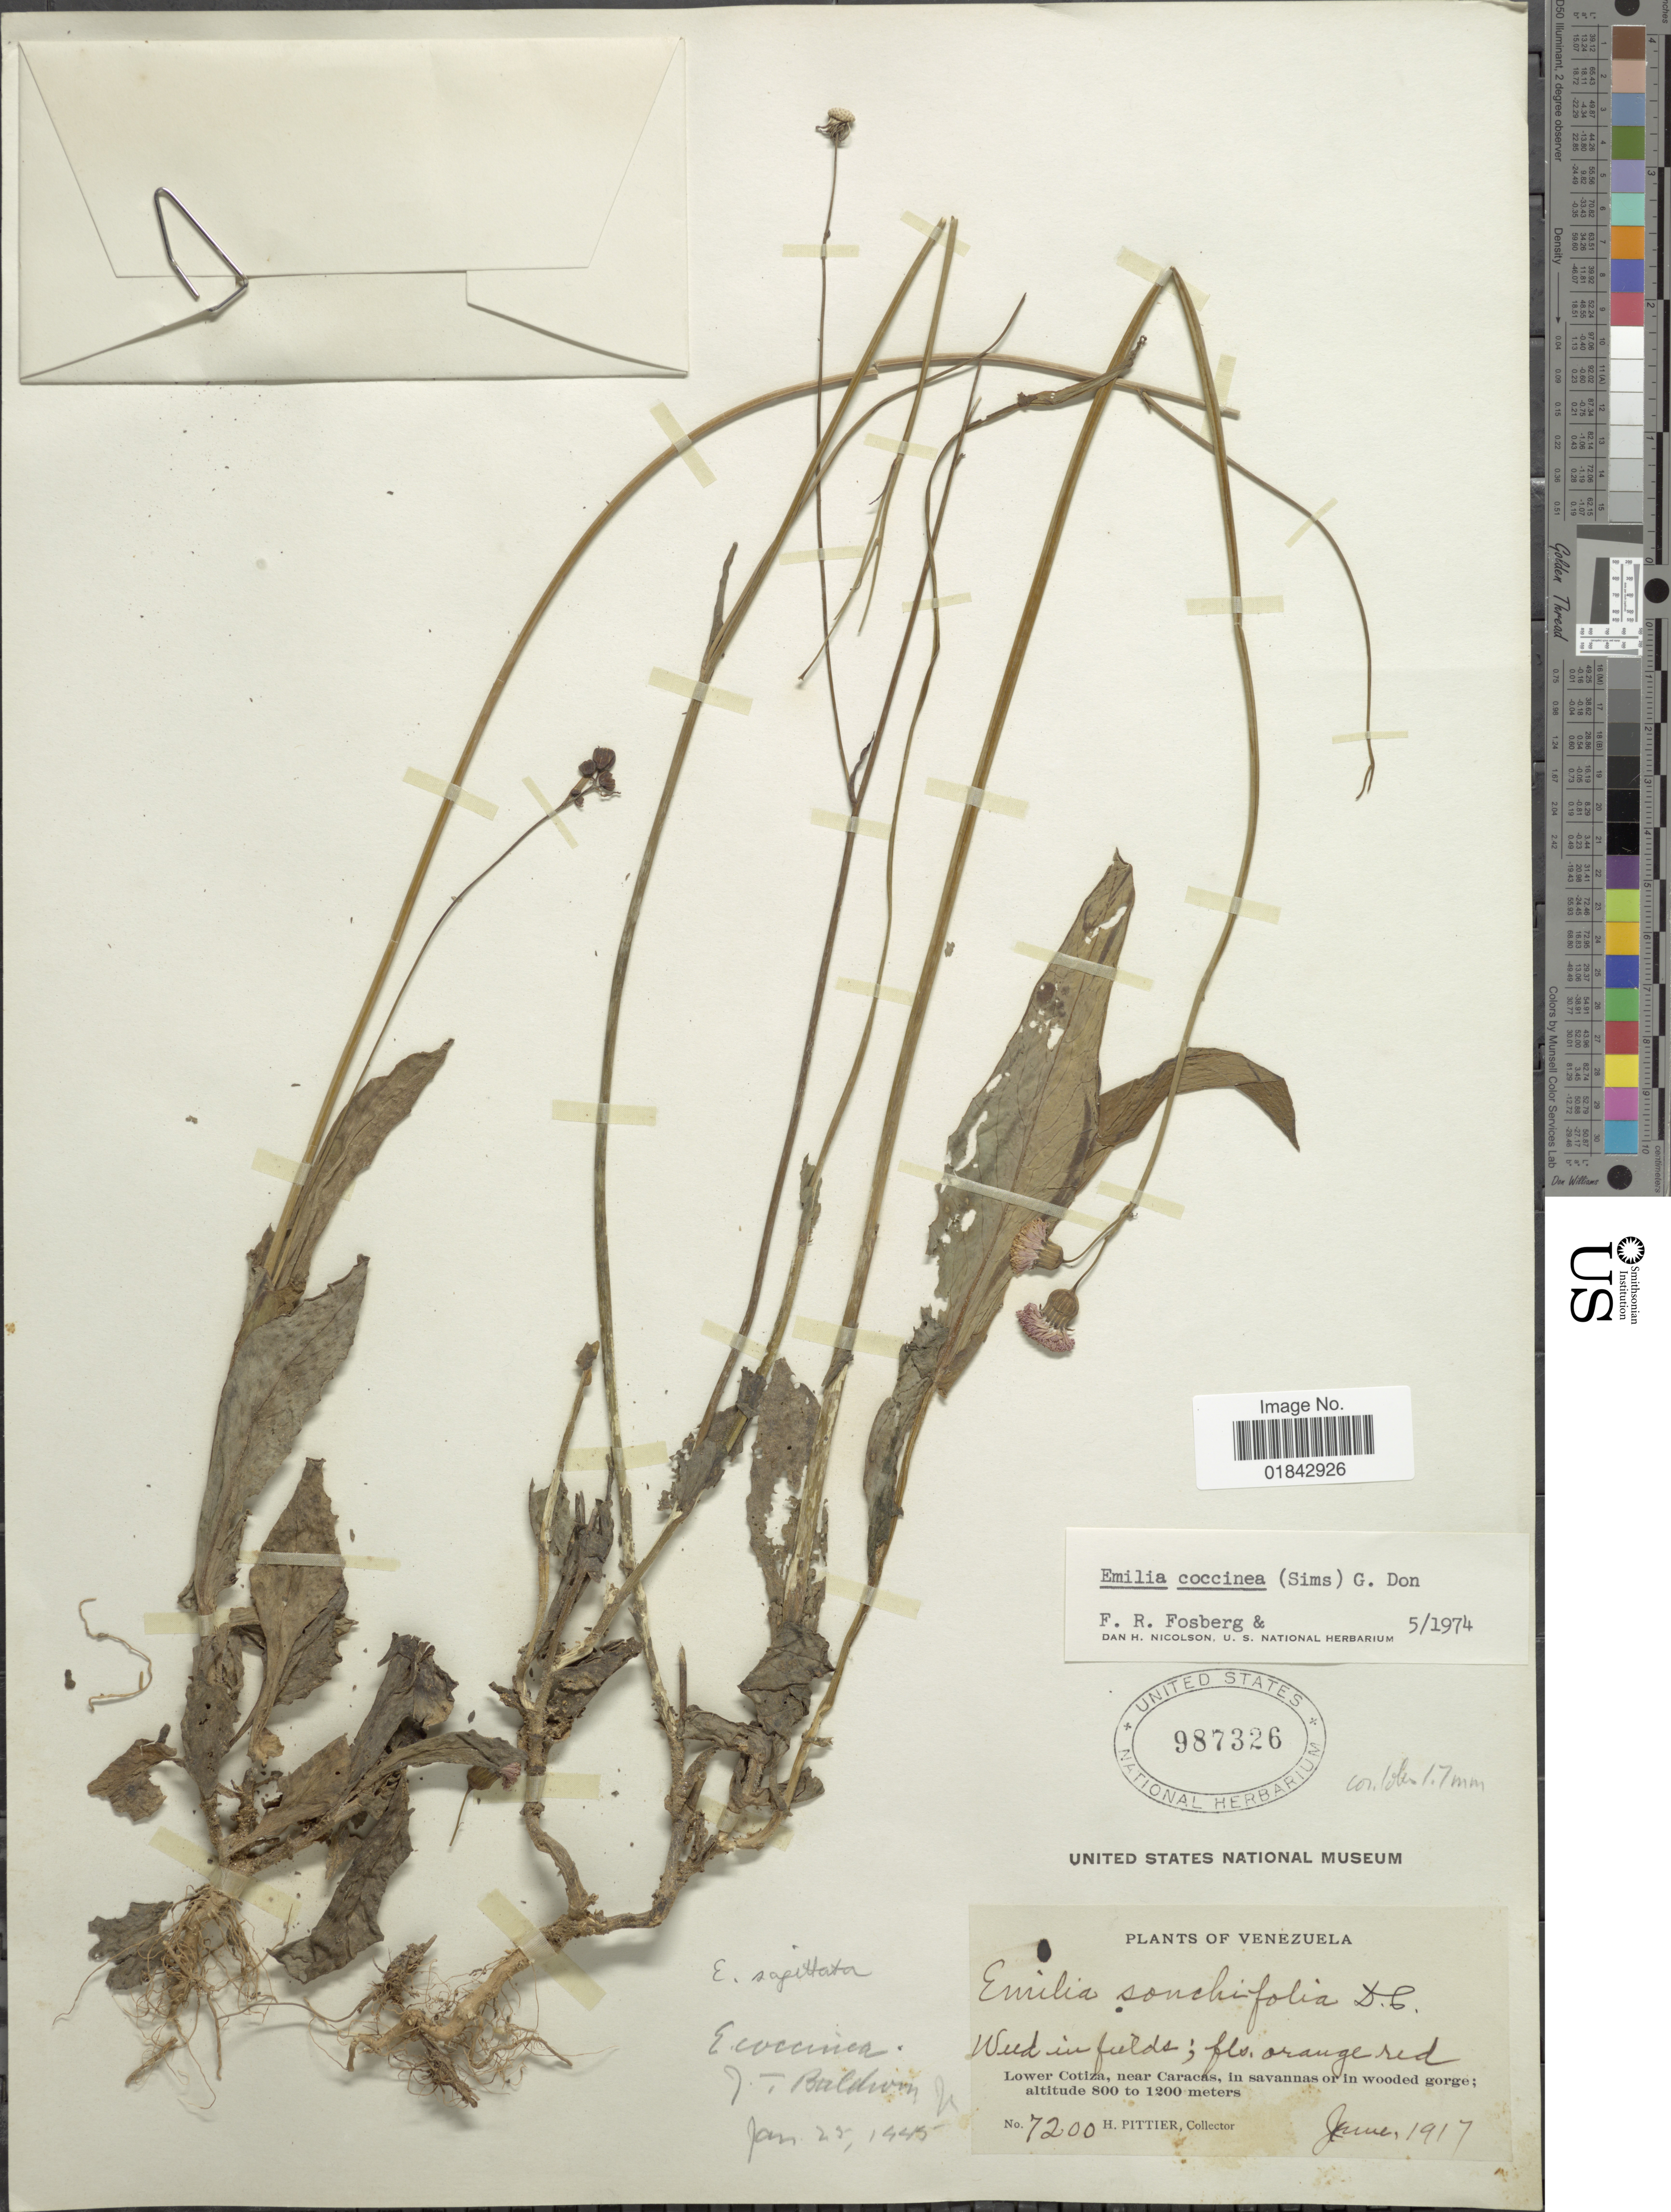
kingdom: Plantae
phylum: Tracheophyta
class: Magnoliopsida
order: Asterales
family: Asteraceae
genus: Emilia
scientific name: Emilia coccinea (Sims) Sweet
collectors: H. F. Pittier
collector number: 7200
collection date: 1917-06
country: Venezuela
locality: Weed in fields, lower Cotiza, near Caracas, in savannas or in wooded gorge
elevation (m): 800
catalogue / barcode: US 987326